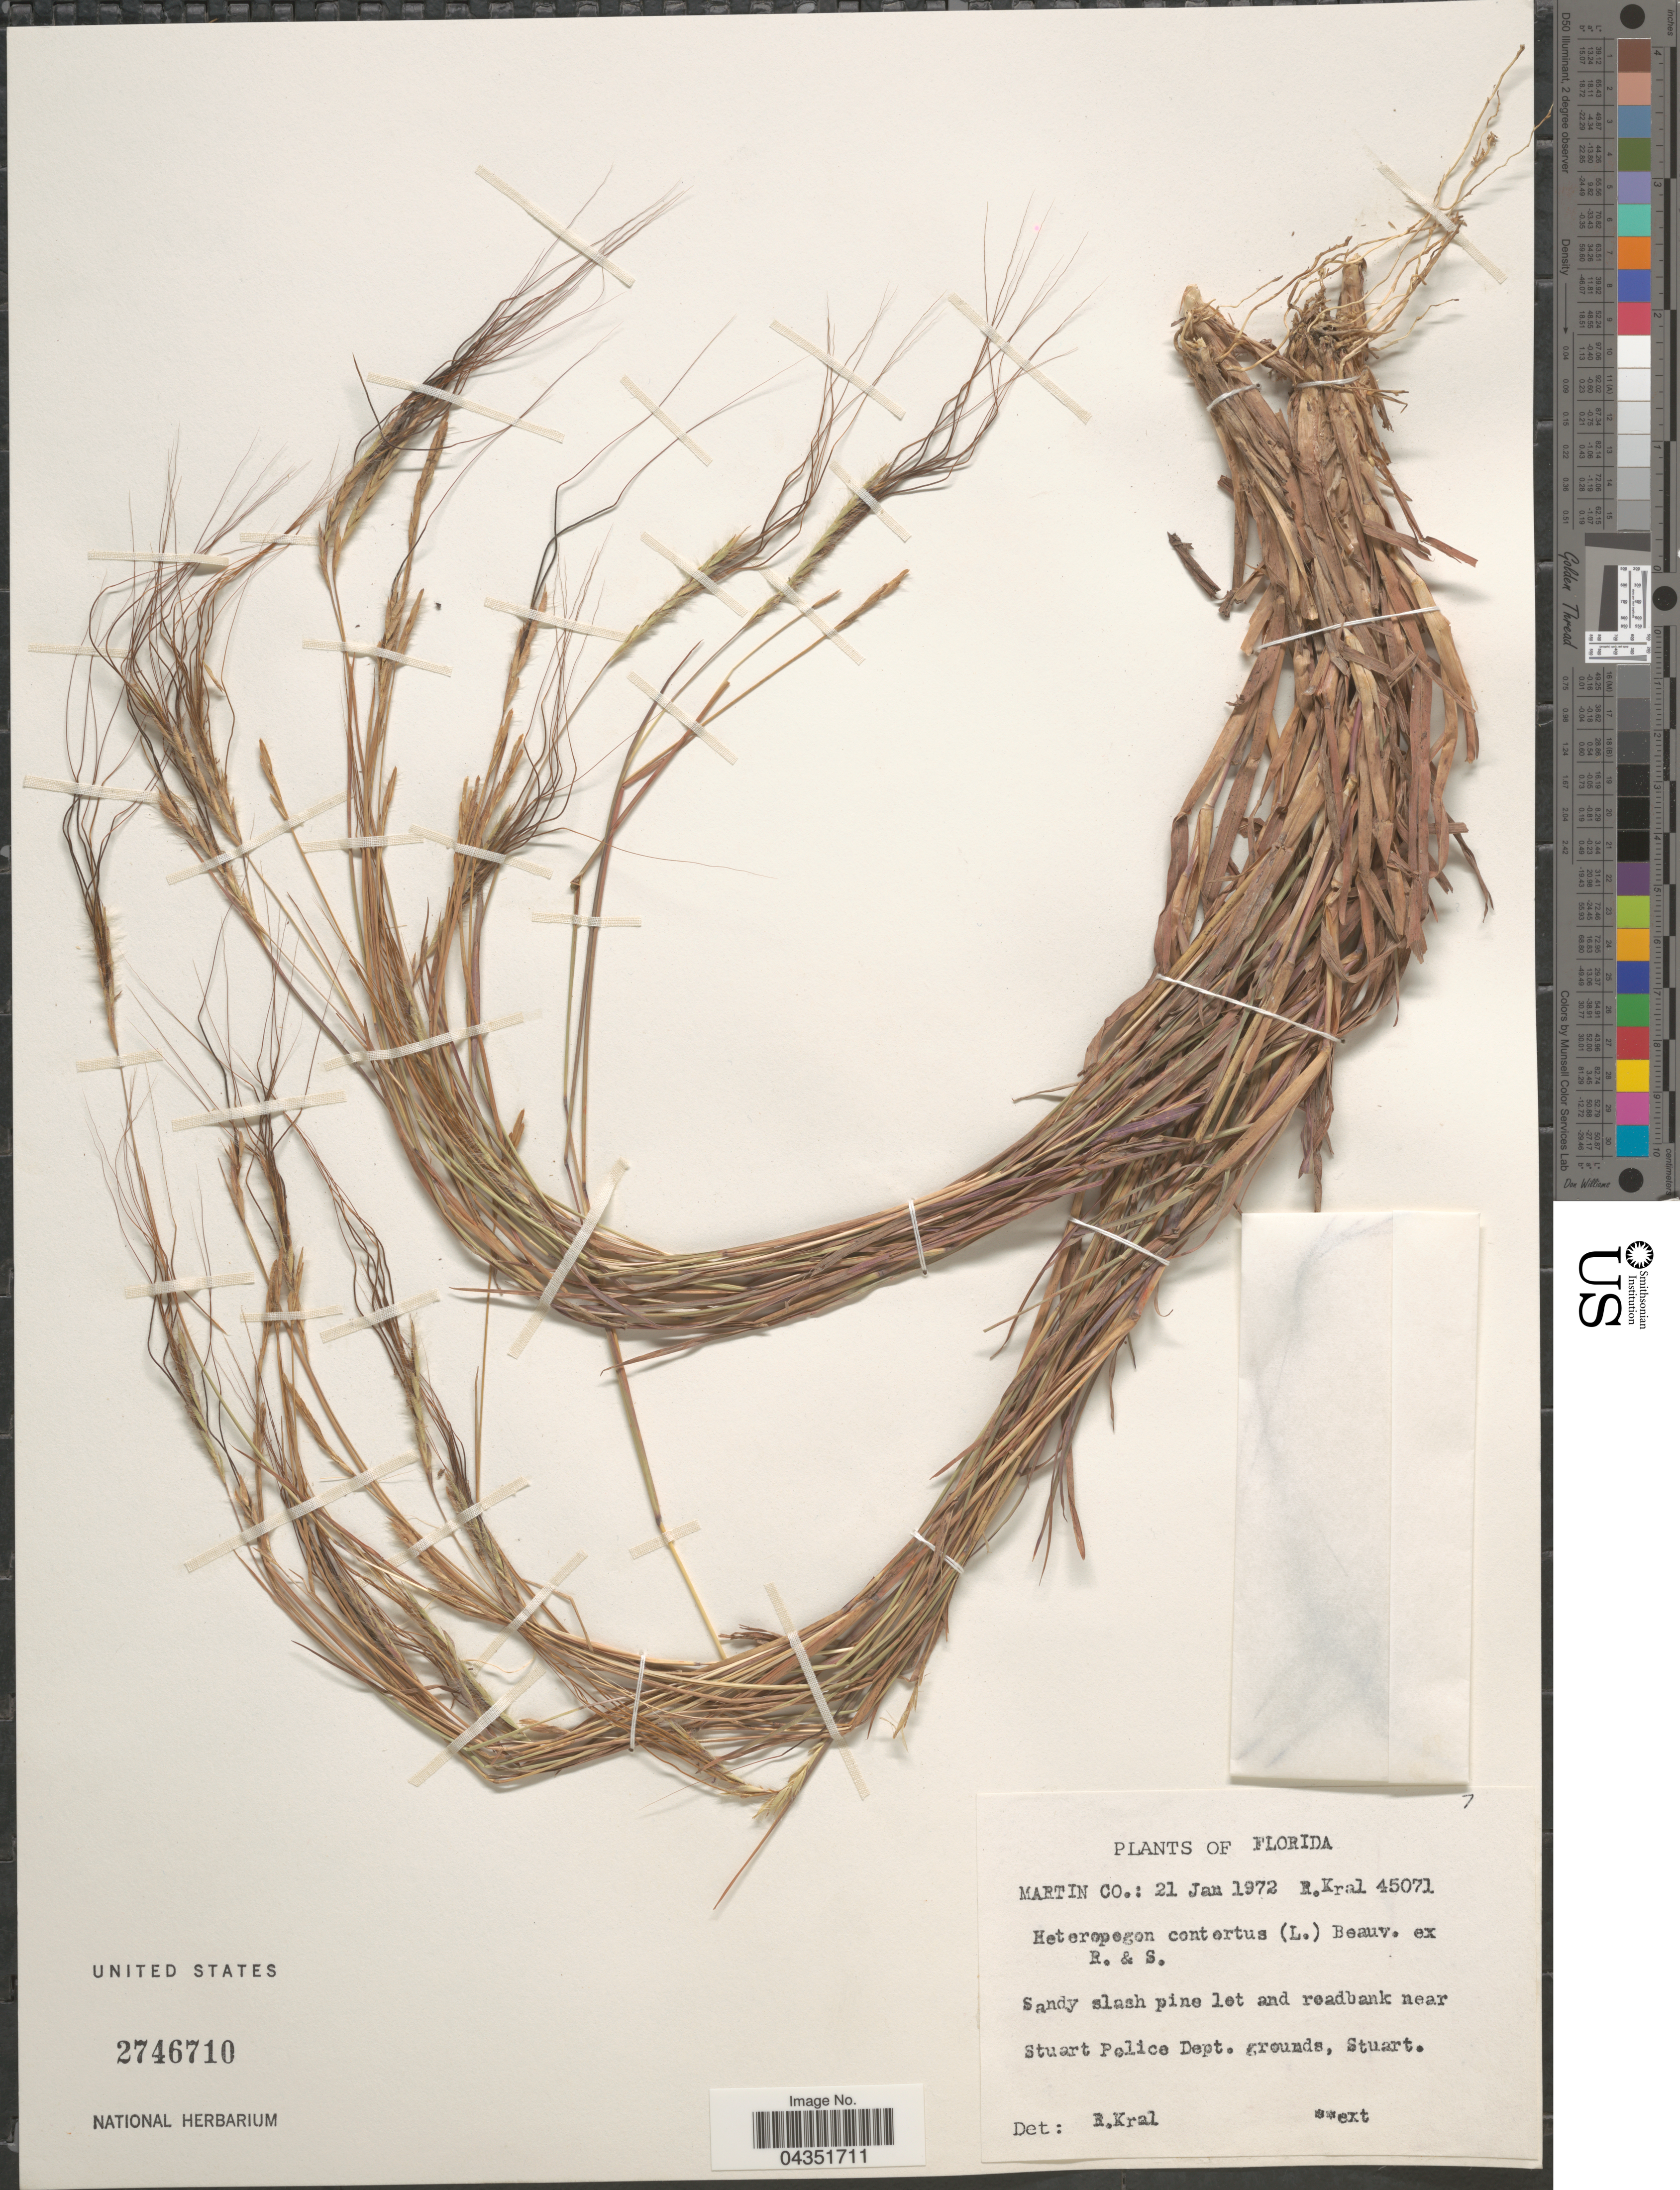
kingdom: Plantae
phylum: Tracheophyta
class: Liliopsida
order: Poales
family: Poaceae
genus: Heteropogon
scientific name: Heteropogon contortus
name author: (L.) P. Beauv. ex Roem. & Schult.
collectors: R. Kral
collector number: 45071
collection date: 1972-01-21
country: United States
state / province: Florida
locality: Martin Co.: Sandy slash pine let and roadbank near Stuart Police Dept. grounds, Stuart.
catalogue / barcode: US 2746710